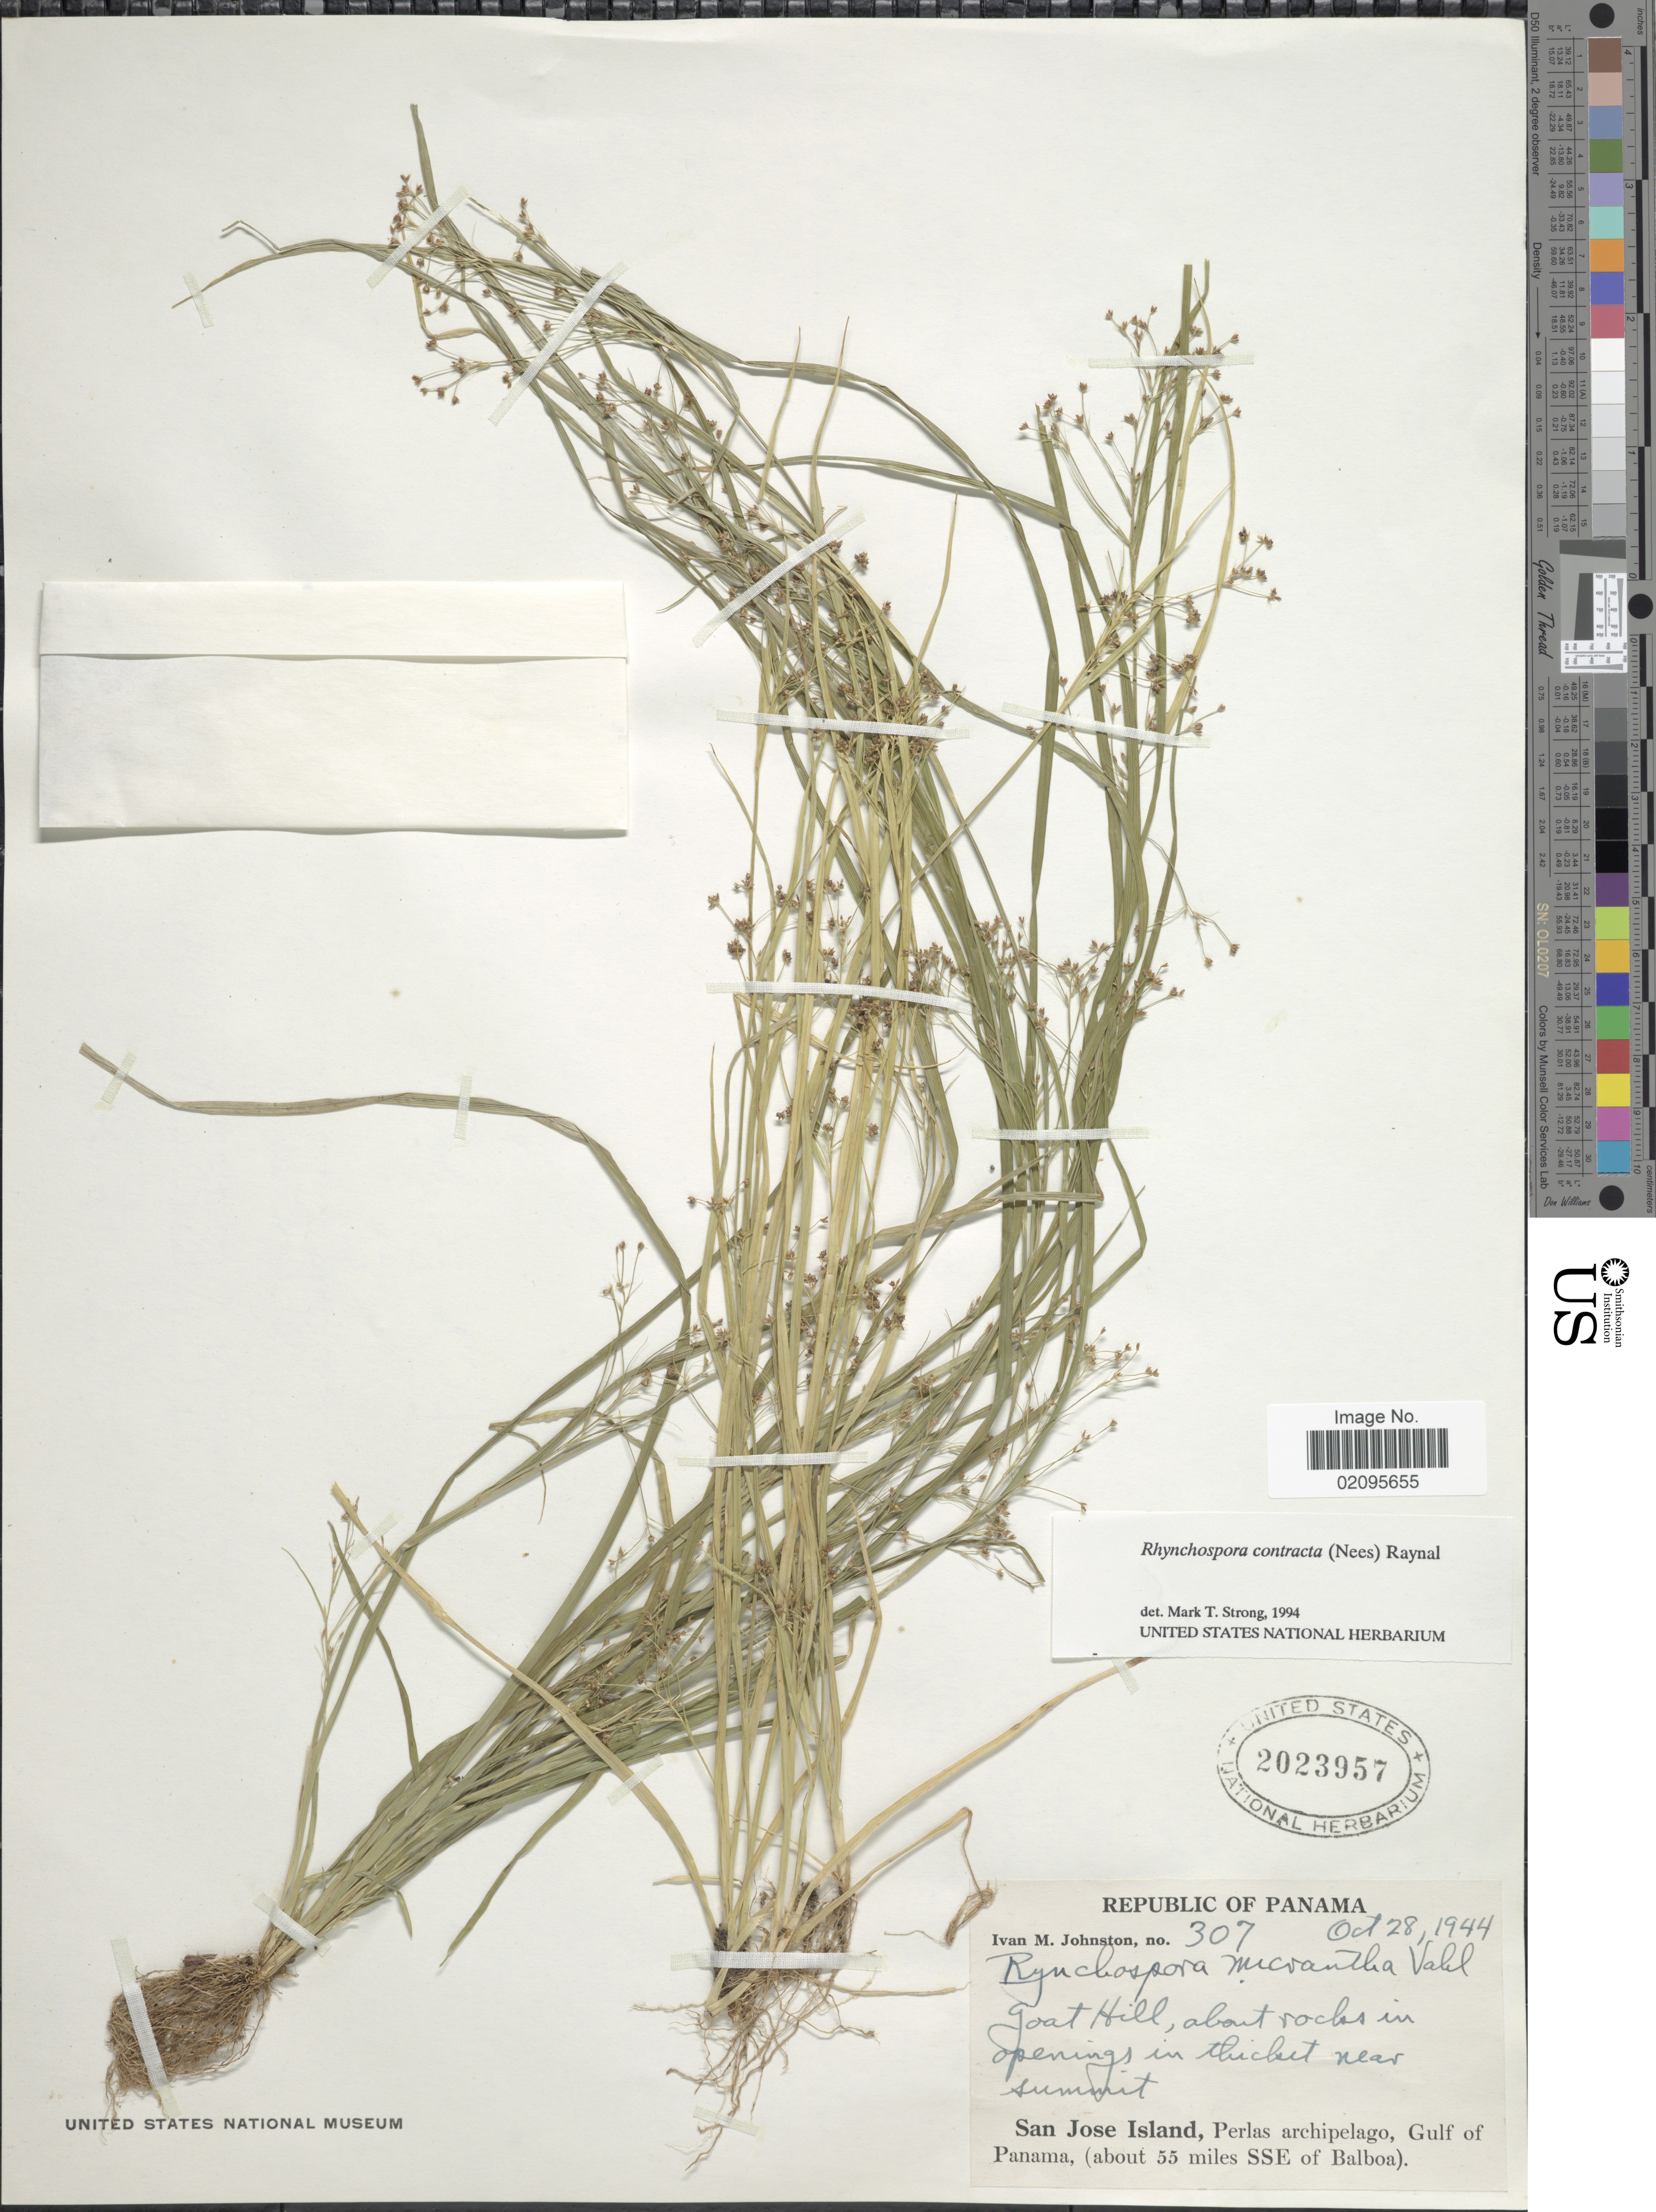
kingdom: Plantae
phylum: Tracheophyta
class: Liliopsida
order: Poales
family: Cyperaceae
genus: Rhynchospora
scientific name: Rhynchospora contracta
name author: (Nees) J. Raynal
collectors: I.M. Johnston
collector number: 307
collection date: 1944-10-28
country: Panama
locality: Goat Hill, about rocks in openings in thicket near summit, San Jose Island, Perlas archipelago, Gulf of Panama, (about 55 miles SSE of Balboa).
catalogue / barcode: US 2023957